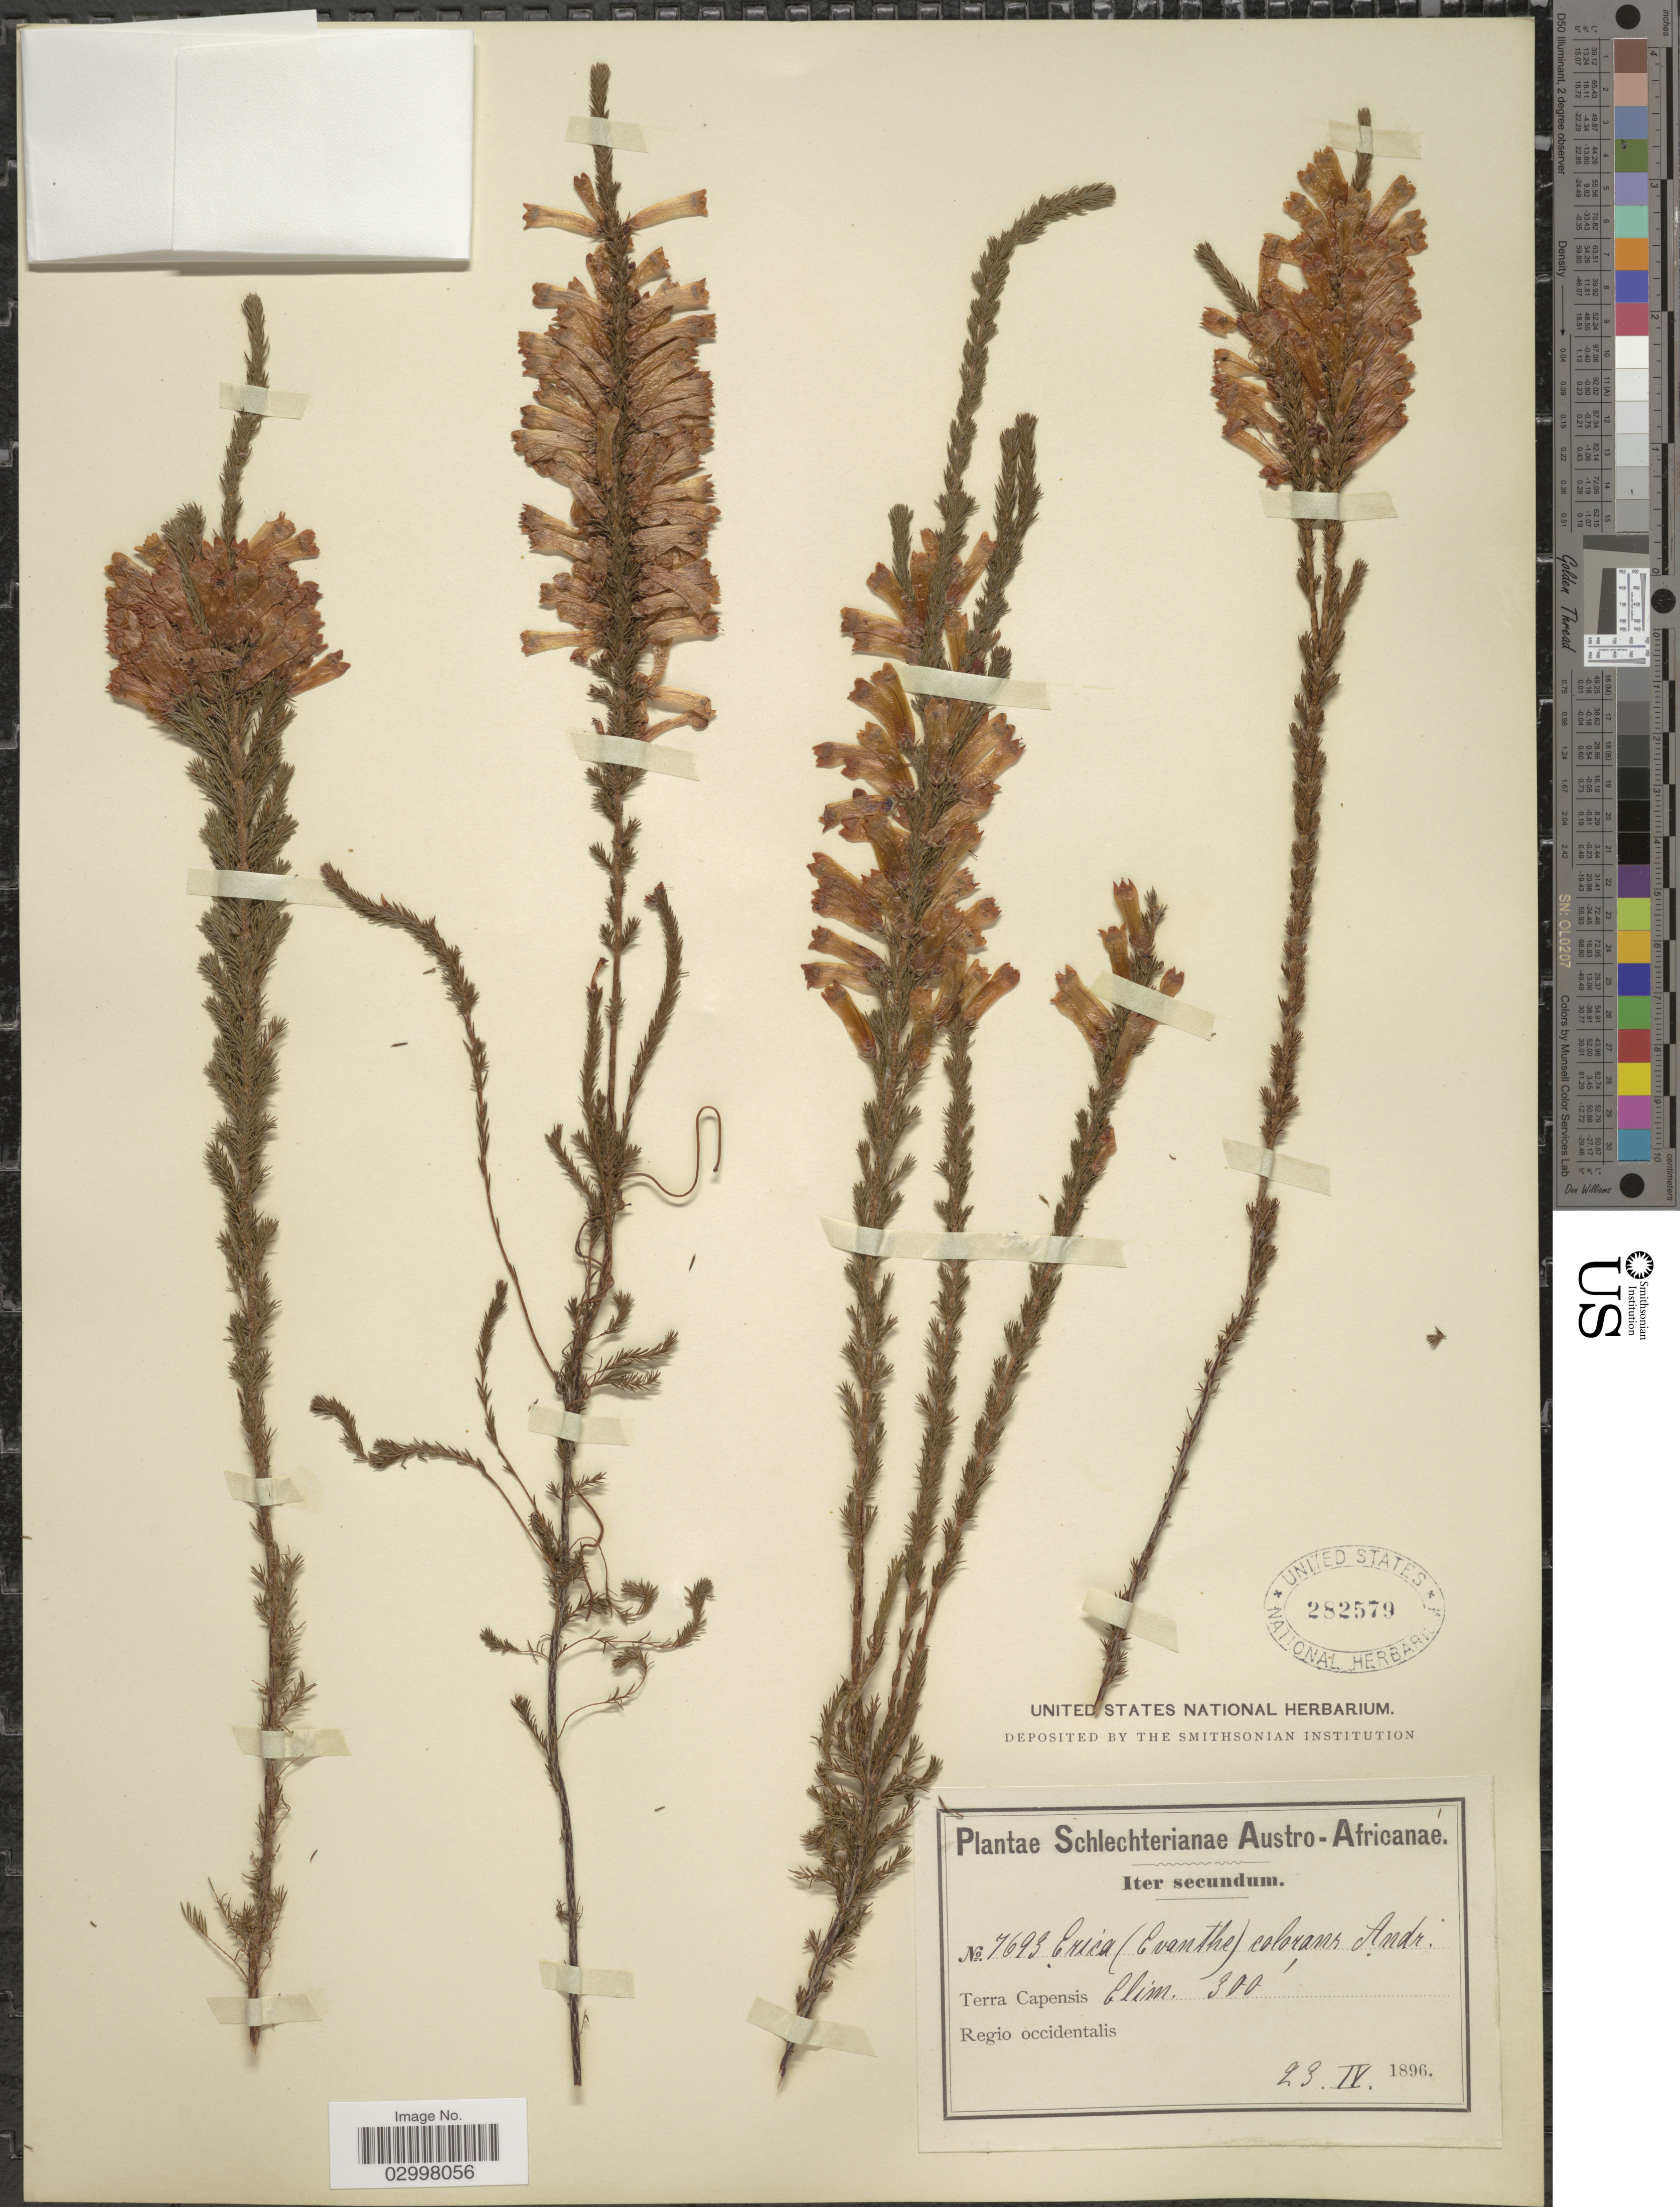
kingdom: Plantae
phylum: Tracheophyta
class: Magnoliopsida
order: Ericales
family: Ericaceae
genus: Erica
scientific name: Erica colorans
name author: Andrews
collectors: Schlechter, --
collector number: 7693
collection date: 1896-04-23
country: South Africa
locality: Austro-Africanae. Terra Capensis Elim. Regio occidentalis.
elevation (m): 91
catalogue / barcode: US 282579